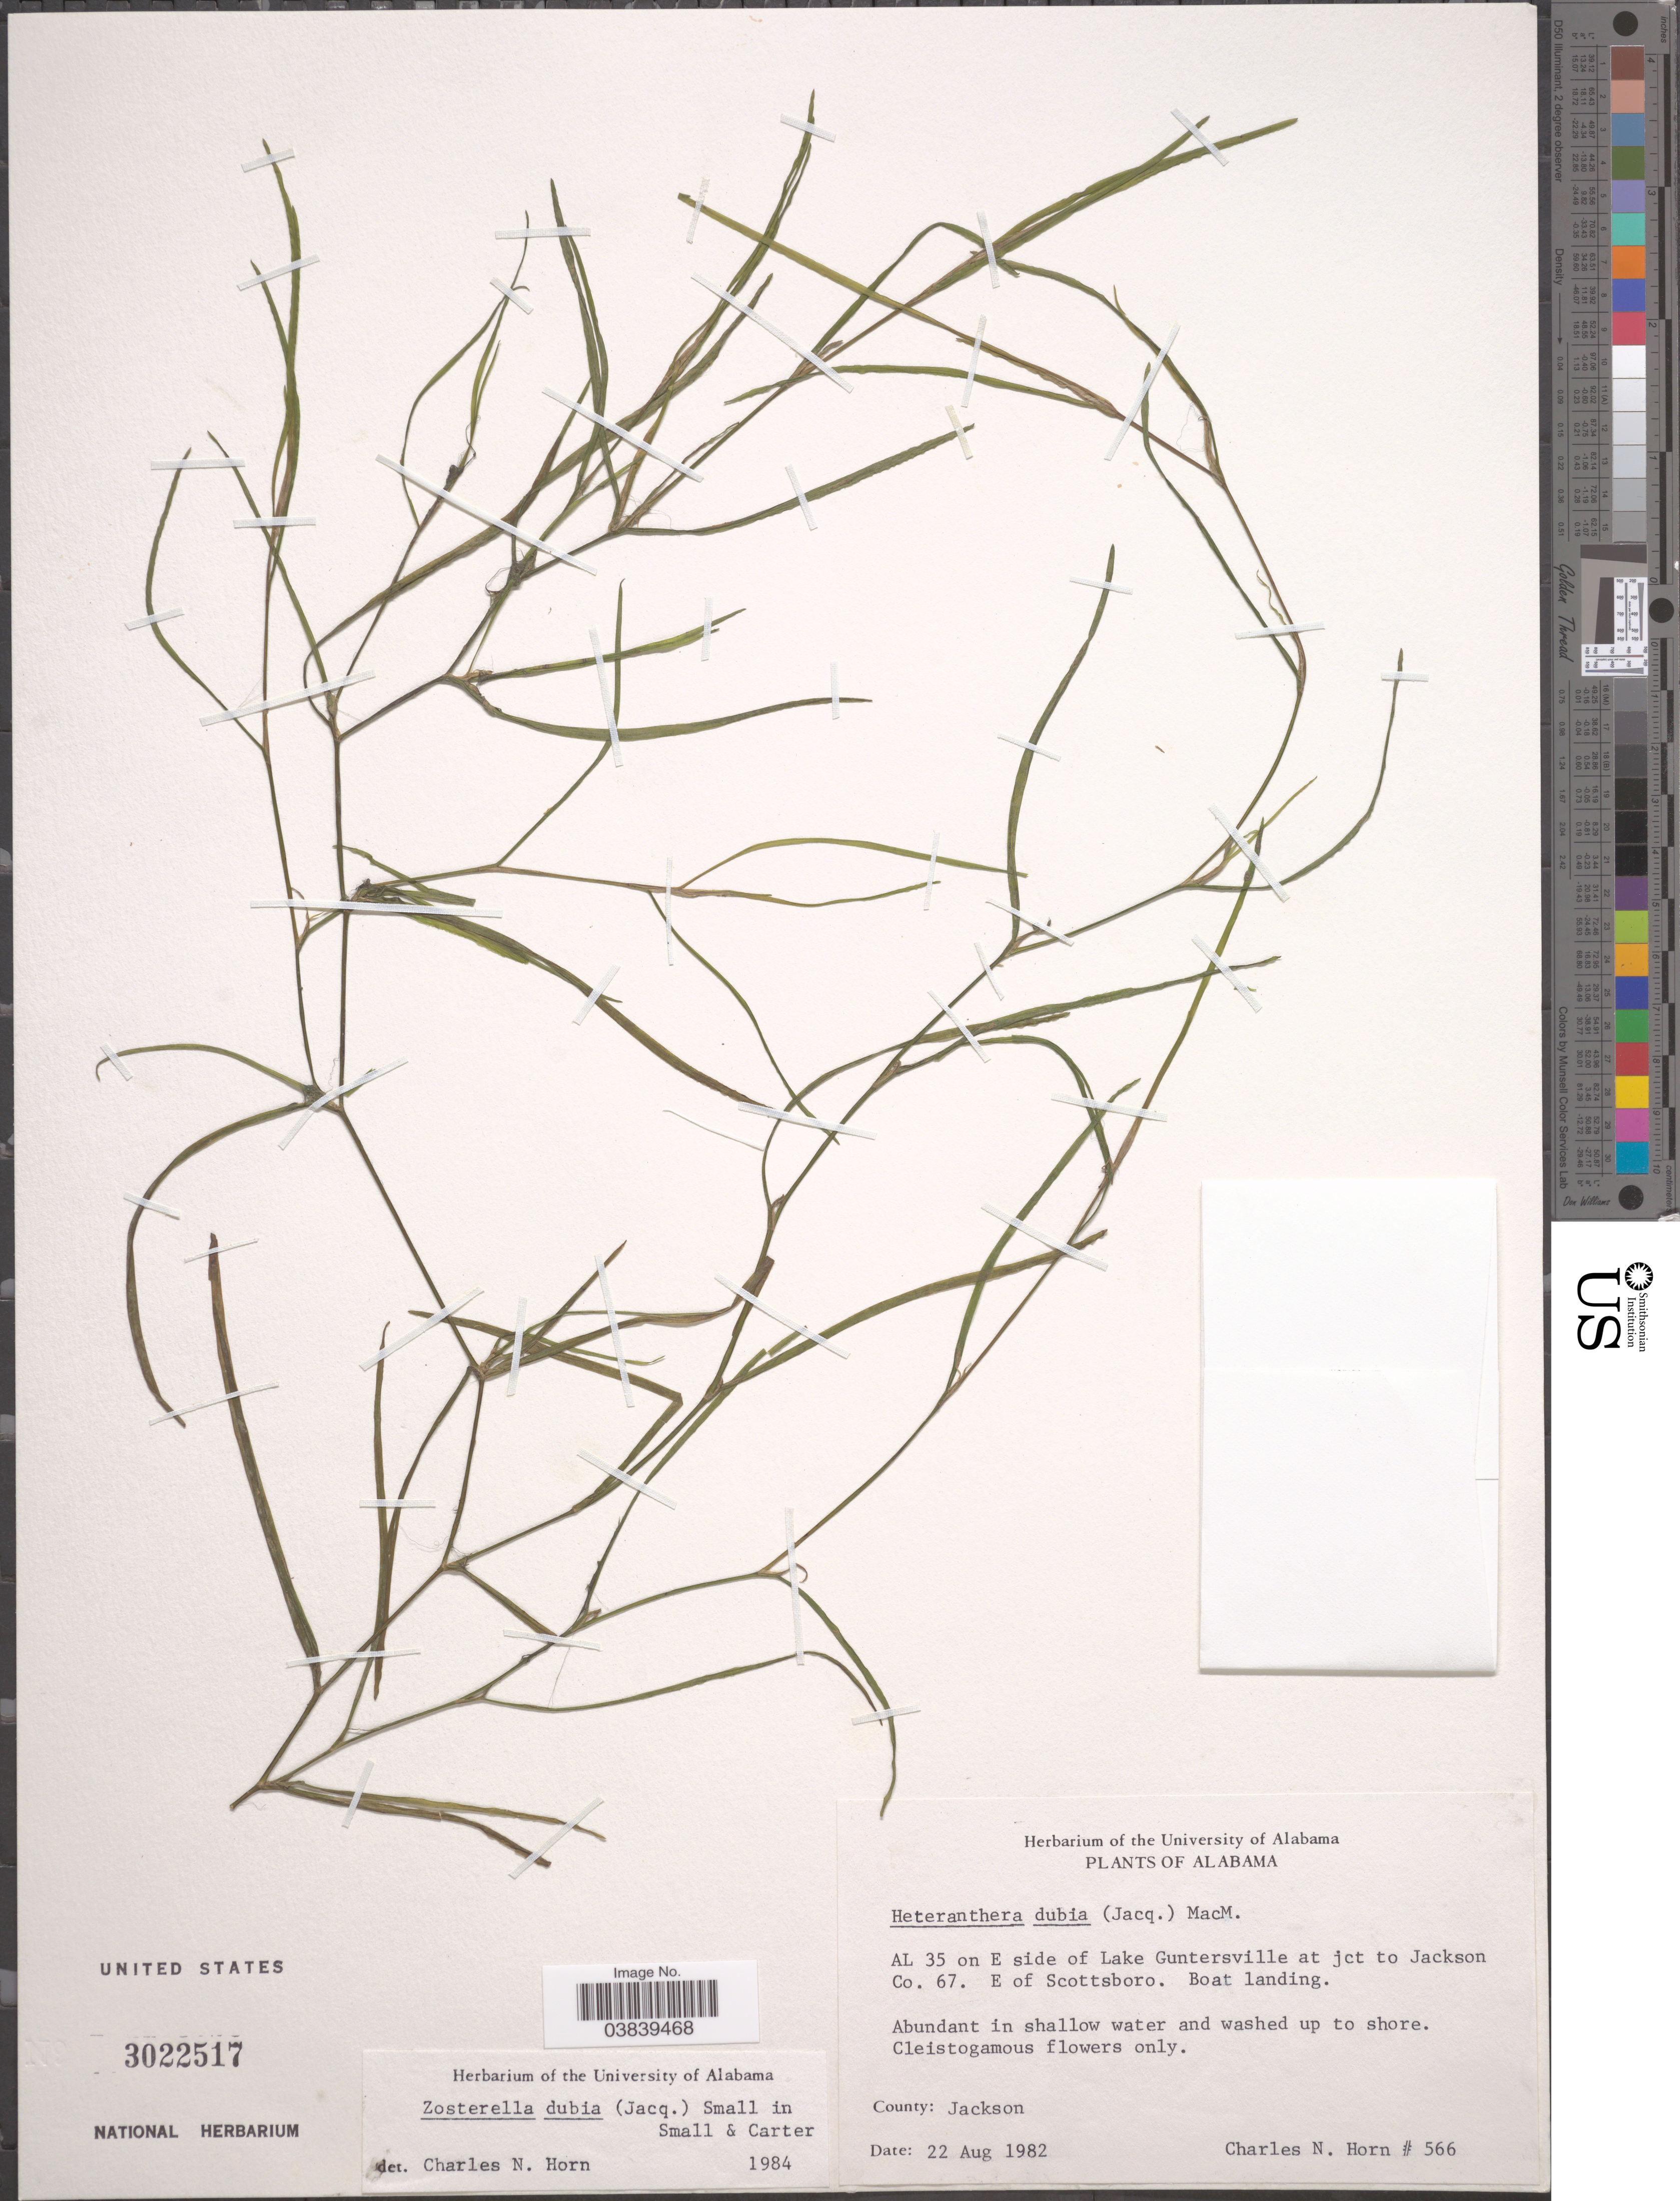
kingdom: Plantae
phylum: Tracheophyta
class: Liliopsida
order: Commelinales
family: Pontederiaceae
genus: Heteranthera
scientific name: Heteranthera dubia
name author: (Jacq.) MacMill.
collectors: C. Thorn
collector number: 566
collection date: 1982-08-22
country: United States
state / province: Alabama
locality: Al 35 on E side of Lake Guntersville at jct to Jackson Co. 67. E of Scottsboro. Boat landing.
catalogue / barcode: US 3022517